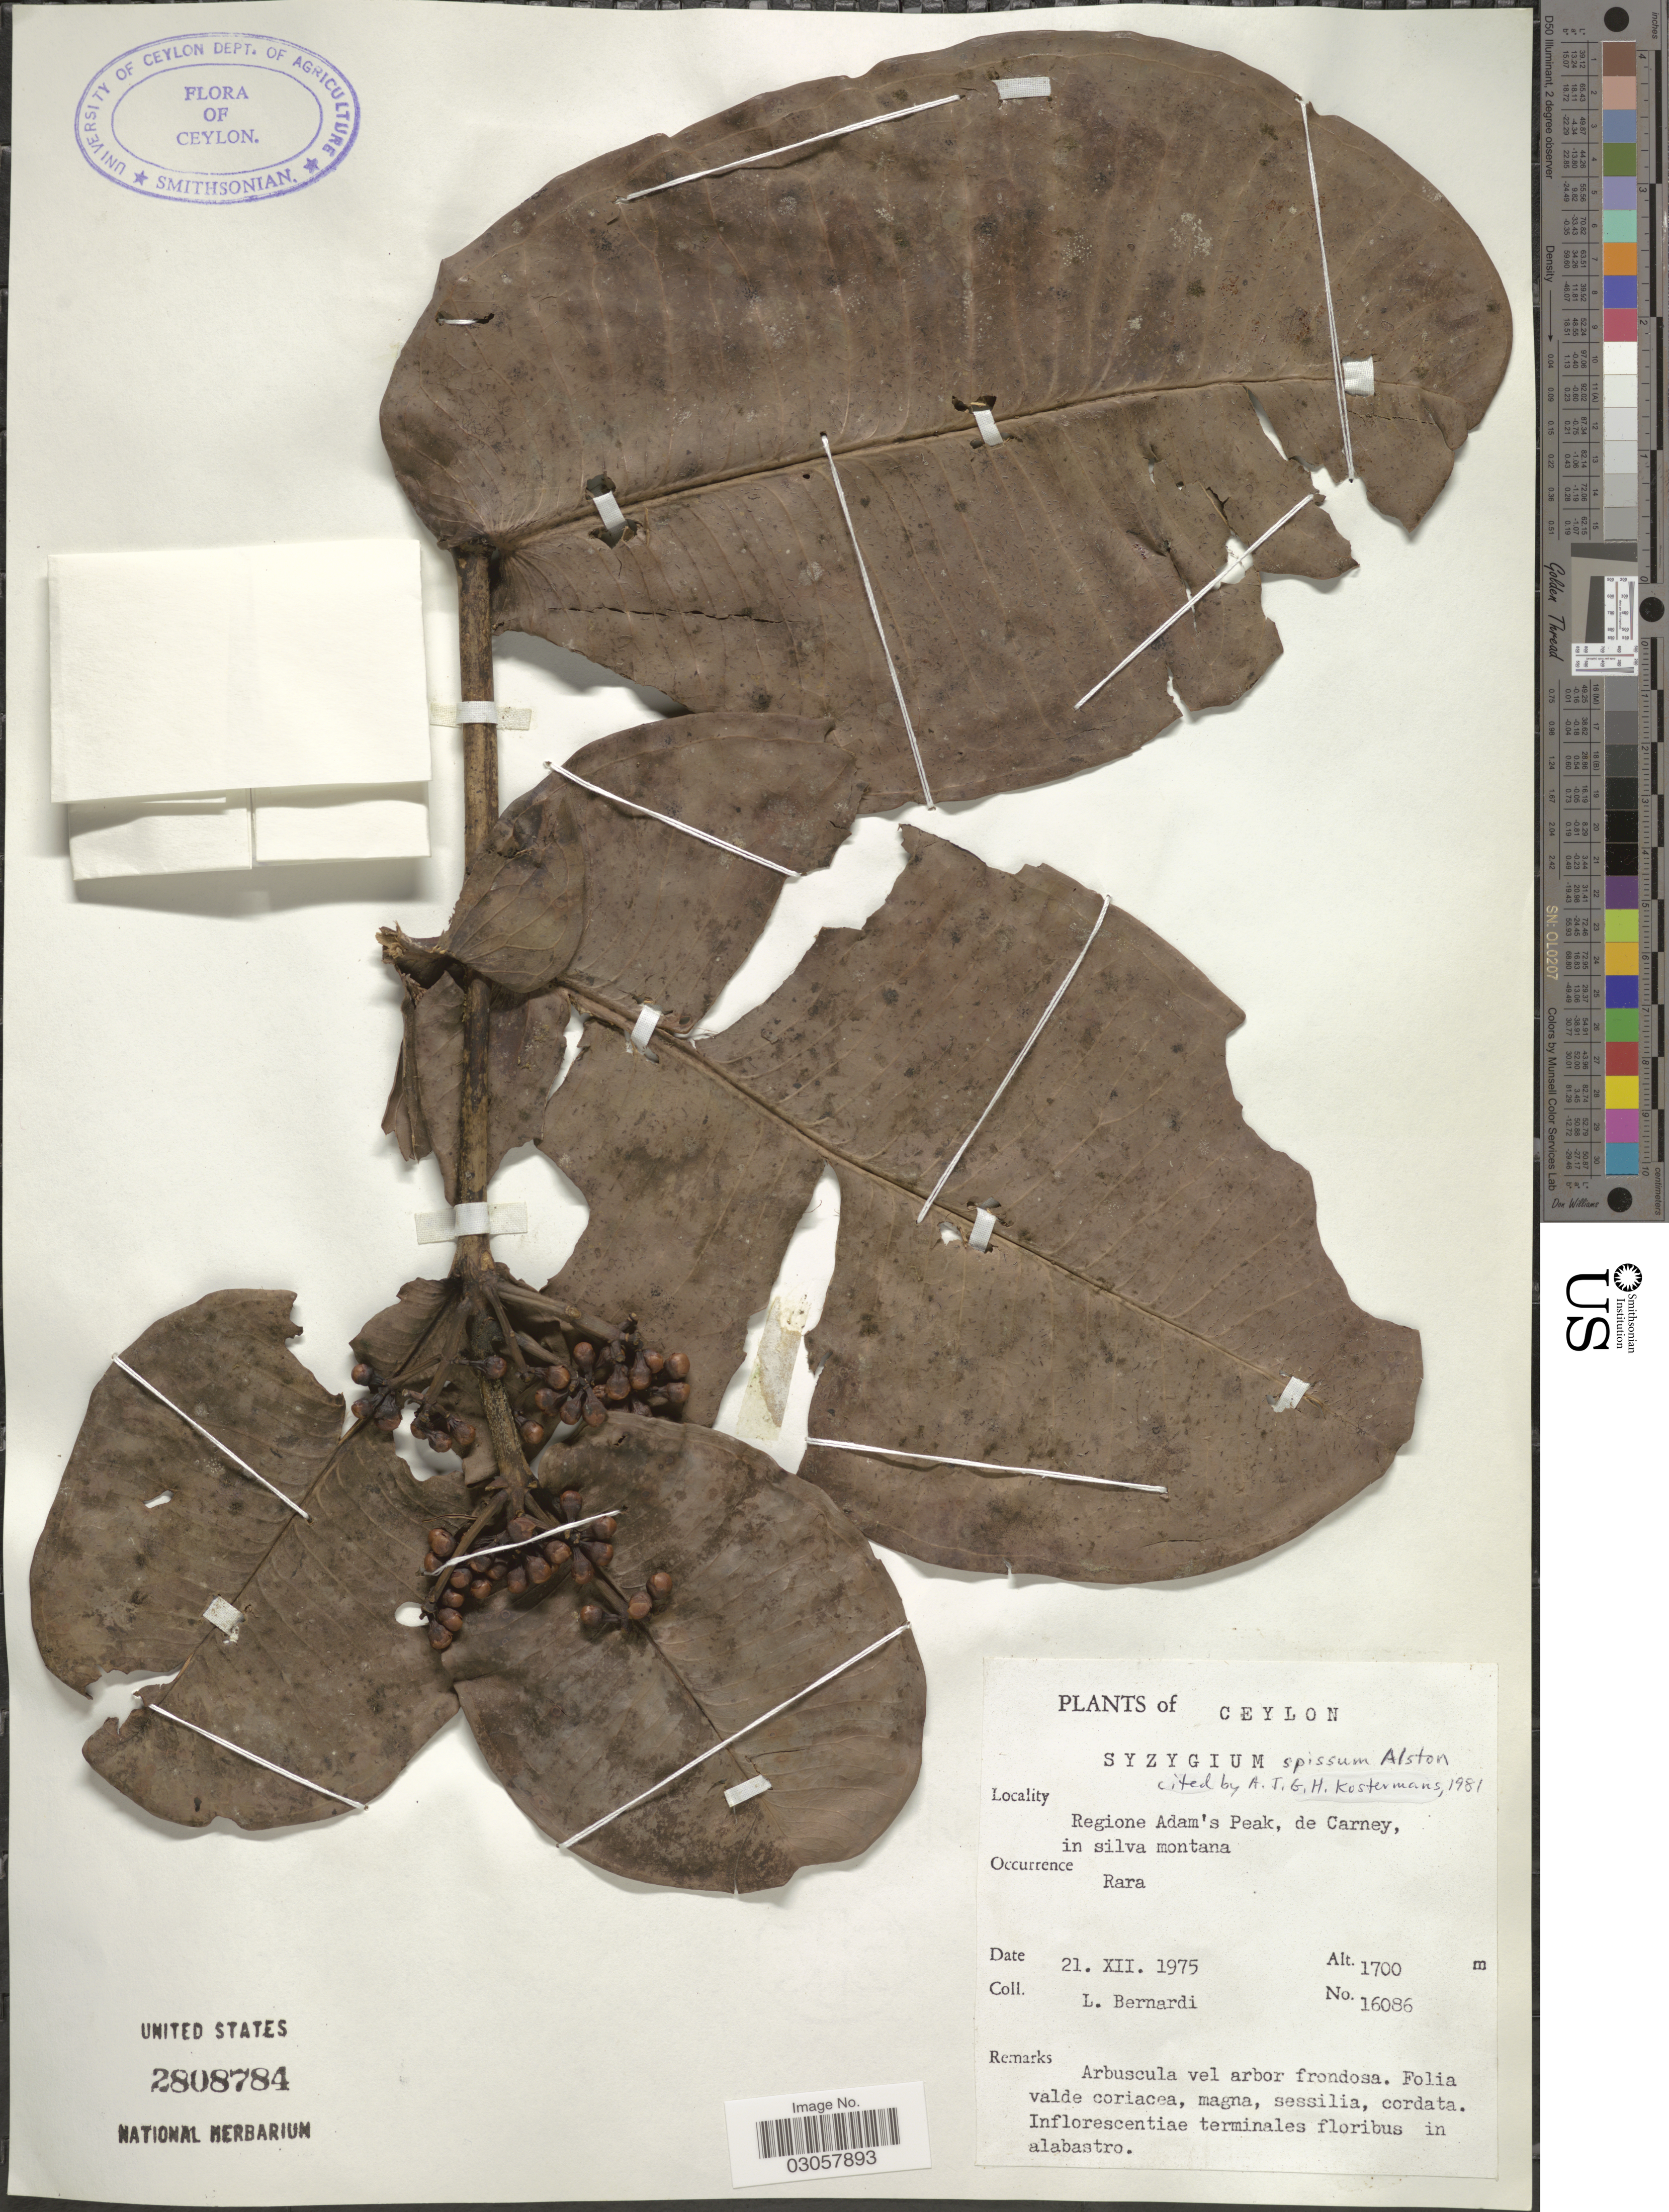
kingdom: Plantae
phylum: Tracheophyta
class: Magnoliopsida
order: Myrtales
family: Myrtaceae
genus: Syzygium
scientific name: Syzygium spissum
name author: Alston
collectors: L. Bernardi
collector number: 16086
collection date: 1975-12-21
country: Sri Lanka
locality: Ceylon. Regione Adam's Peak, de Carney, in silva montana.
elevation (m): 1700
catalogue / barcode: US 2808784